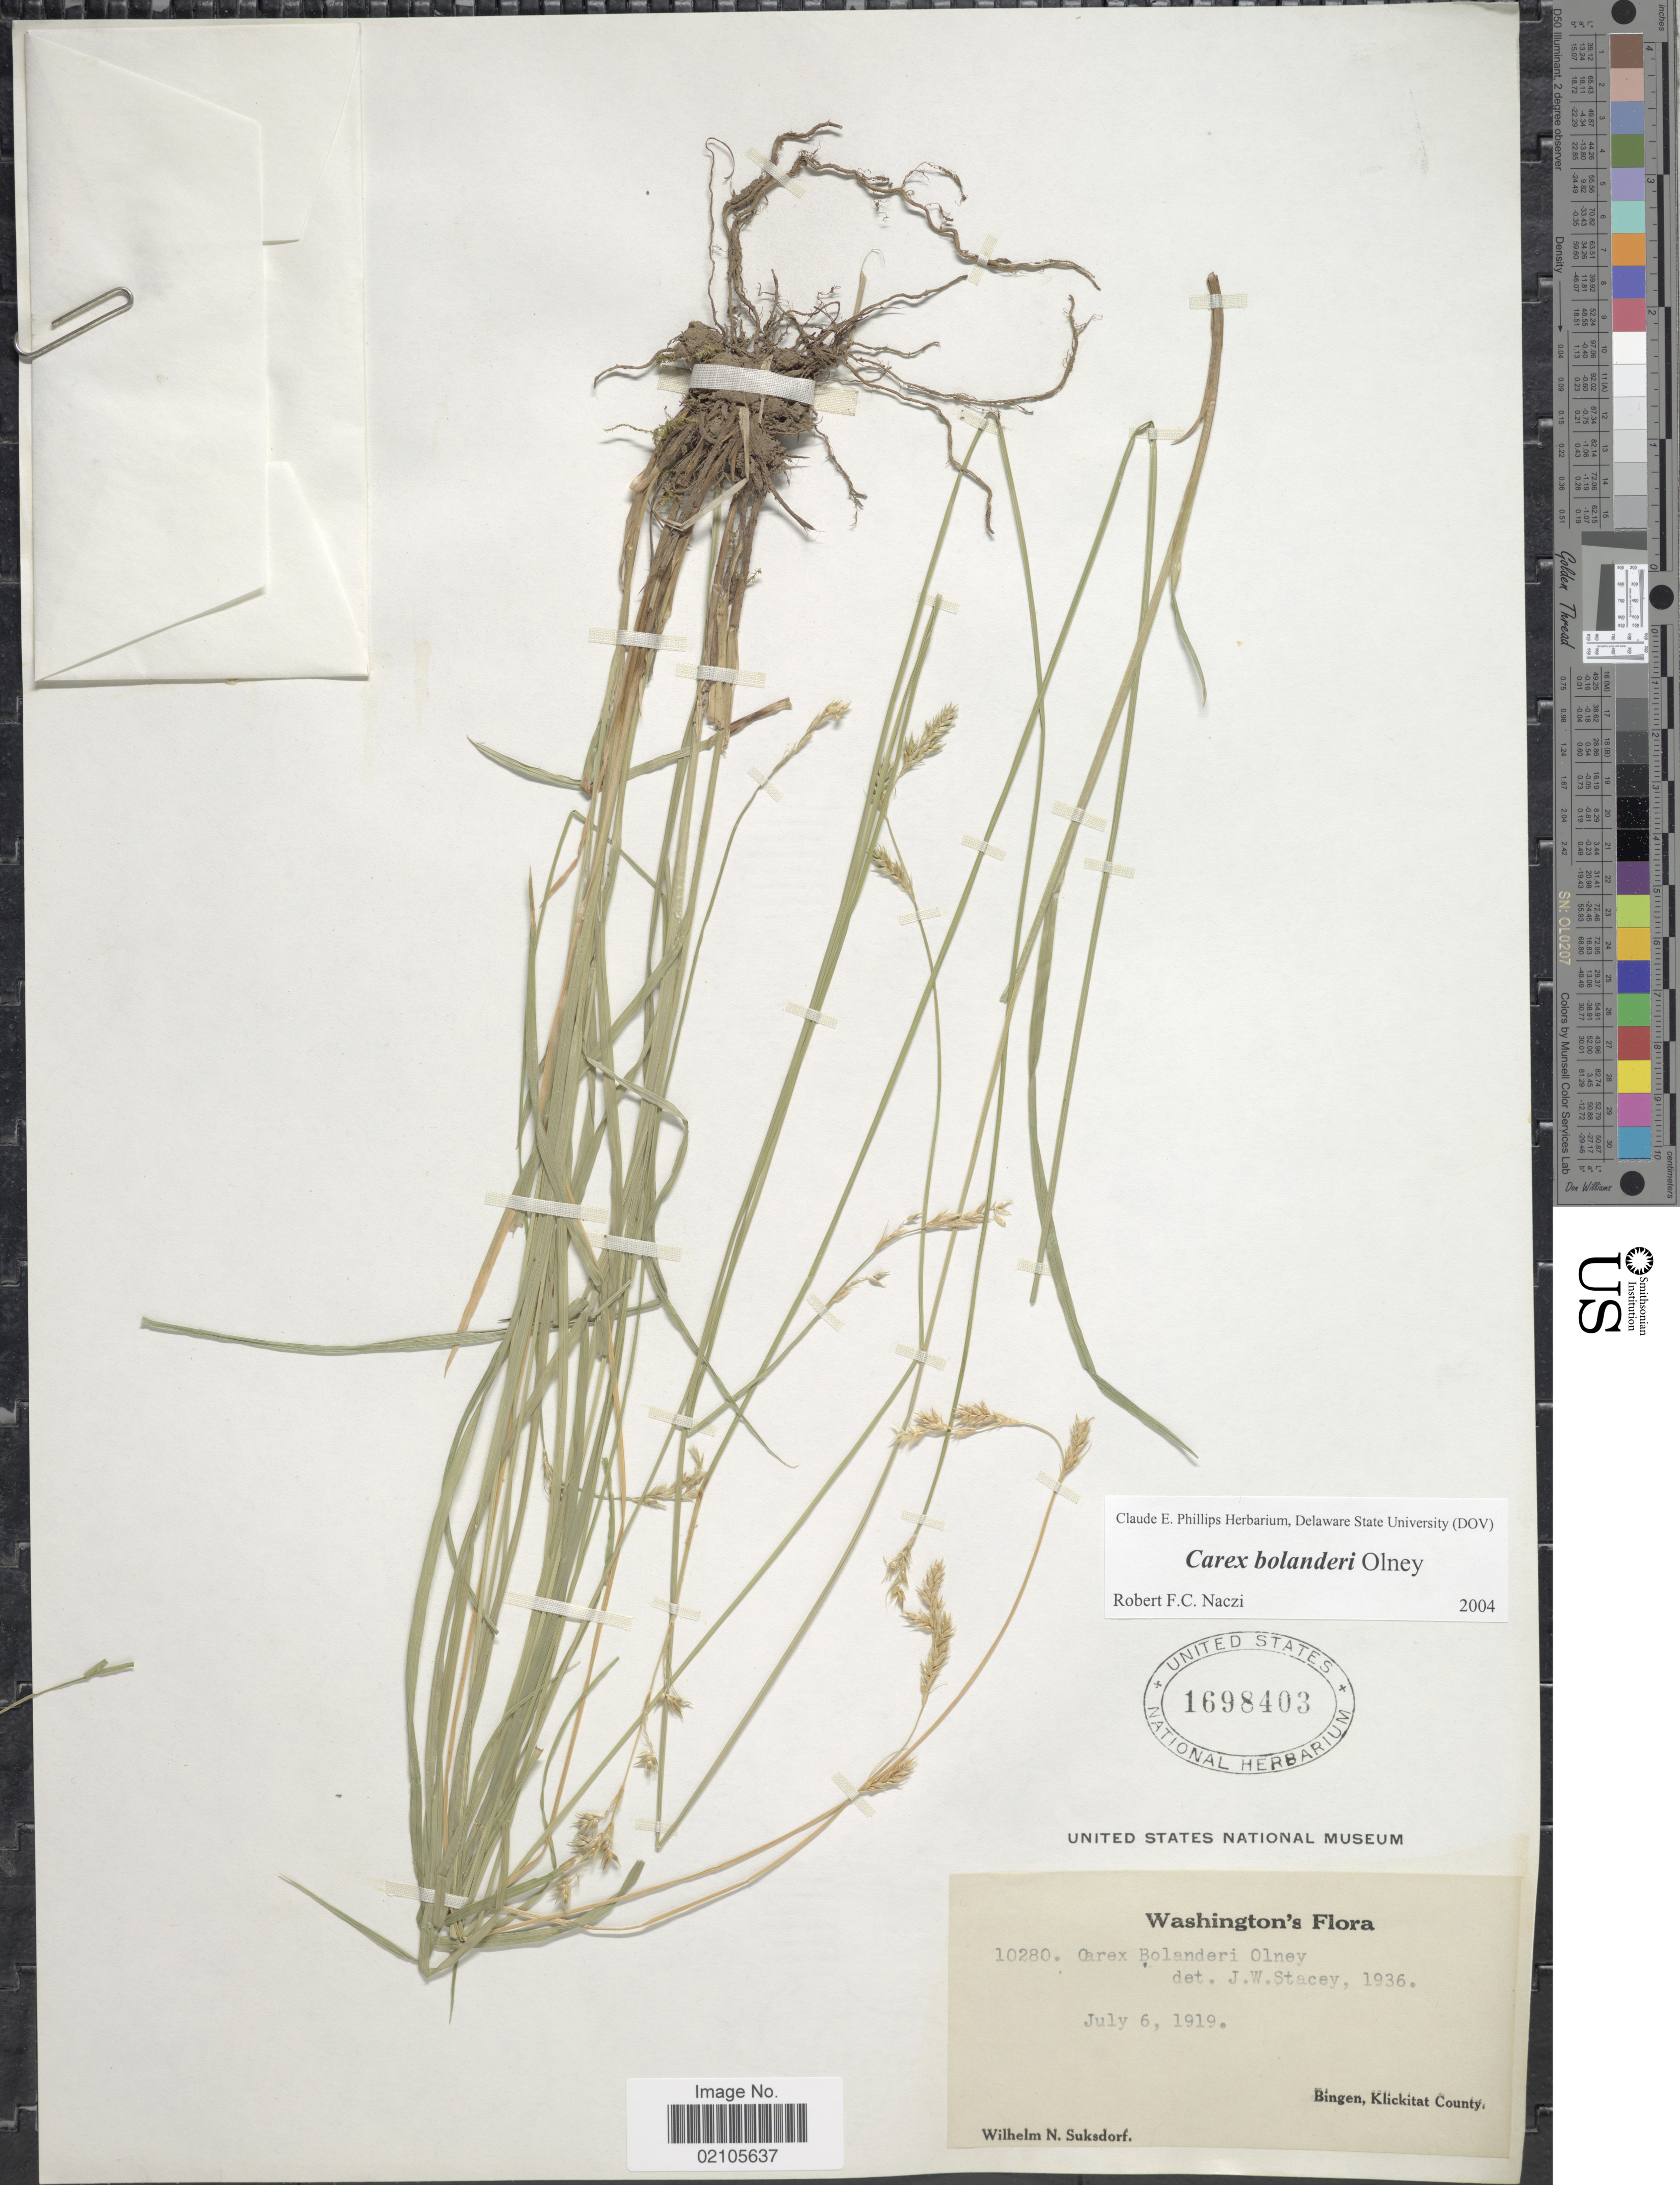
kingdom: Plantae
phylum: Tracheophyta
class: Liliopsida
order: Poales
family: Cyperaceae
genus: Carex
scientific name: Carex bolanderi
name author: Olney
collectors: W. N. Suksdorf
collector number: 10280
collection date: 1919-07-06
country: United States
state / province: Washington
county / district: Klickitat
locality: Bingen, Klickitat County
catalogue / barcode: US 1698403